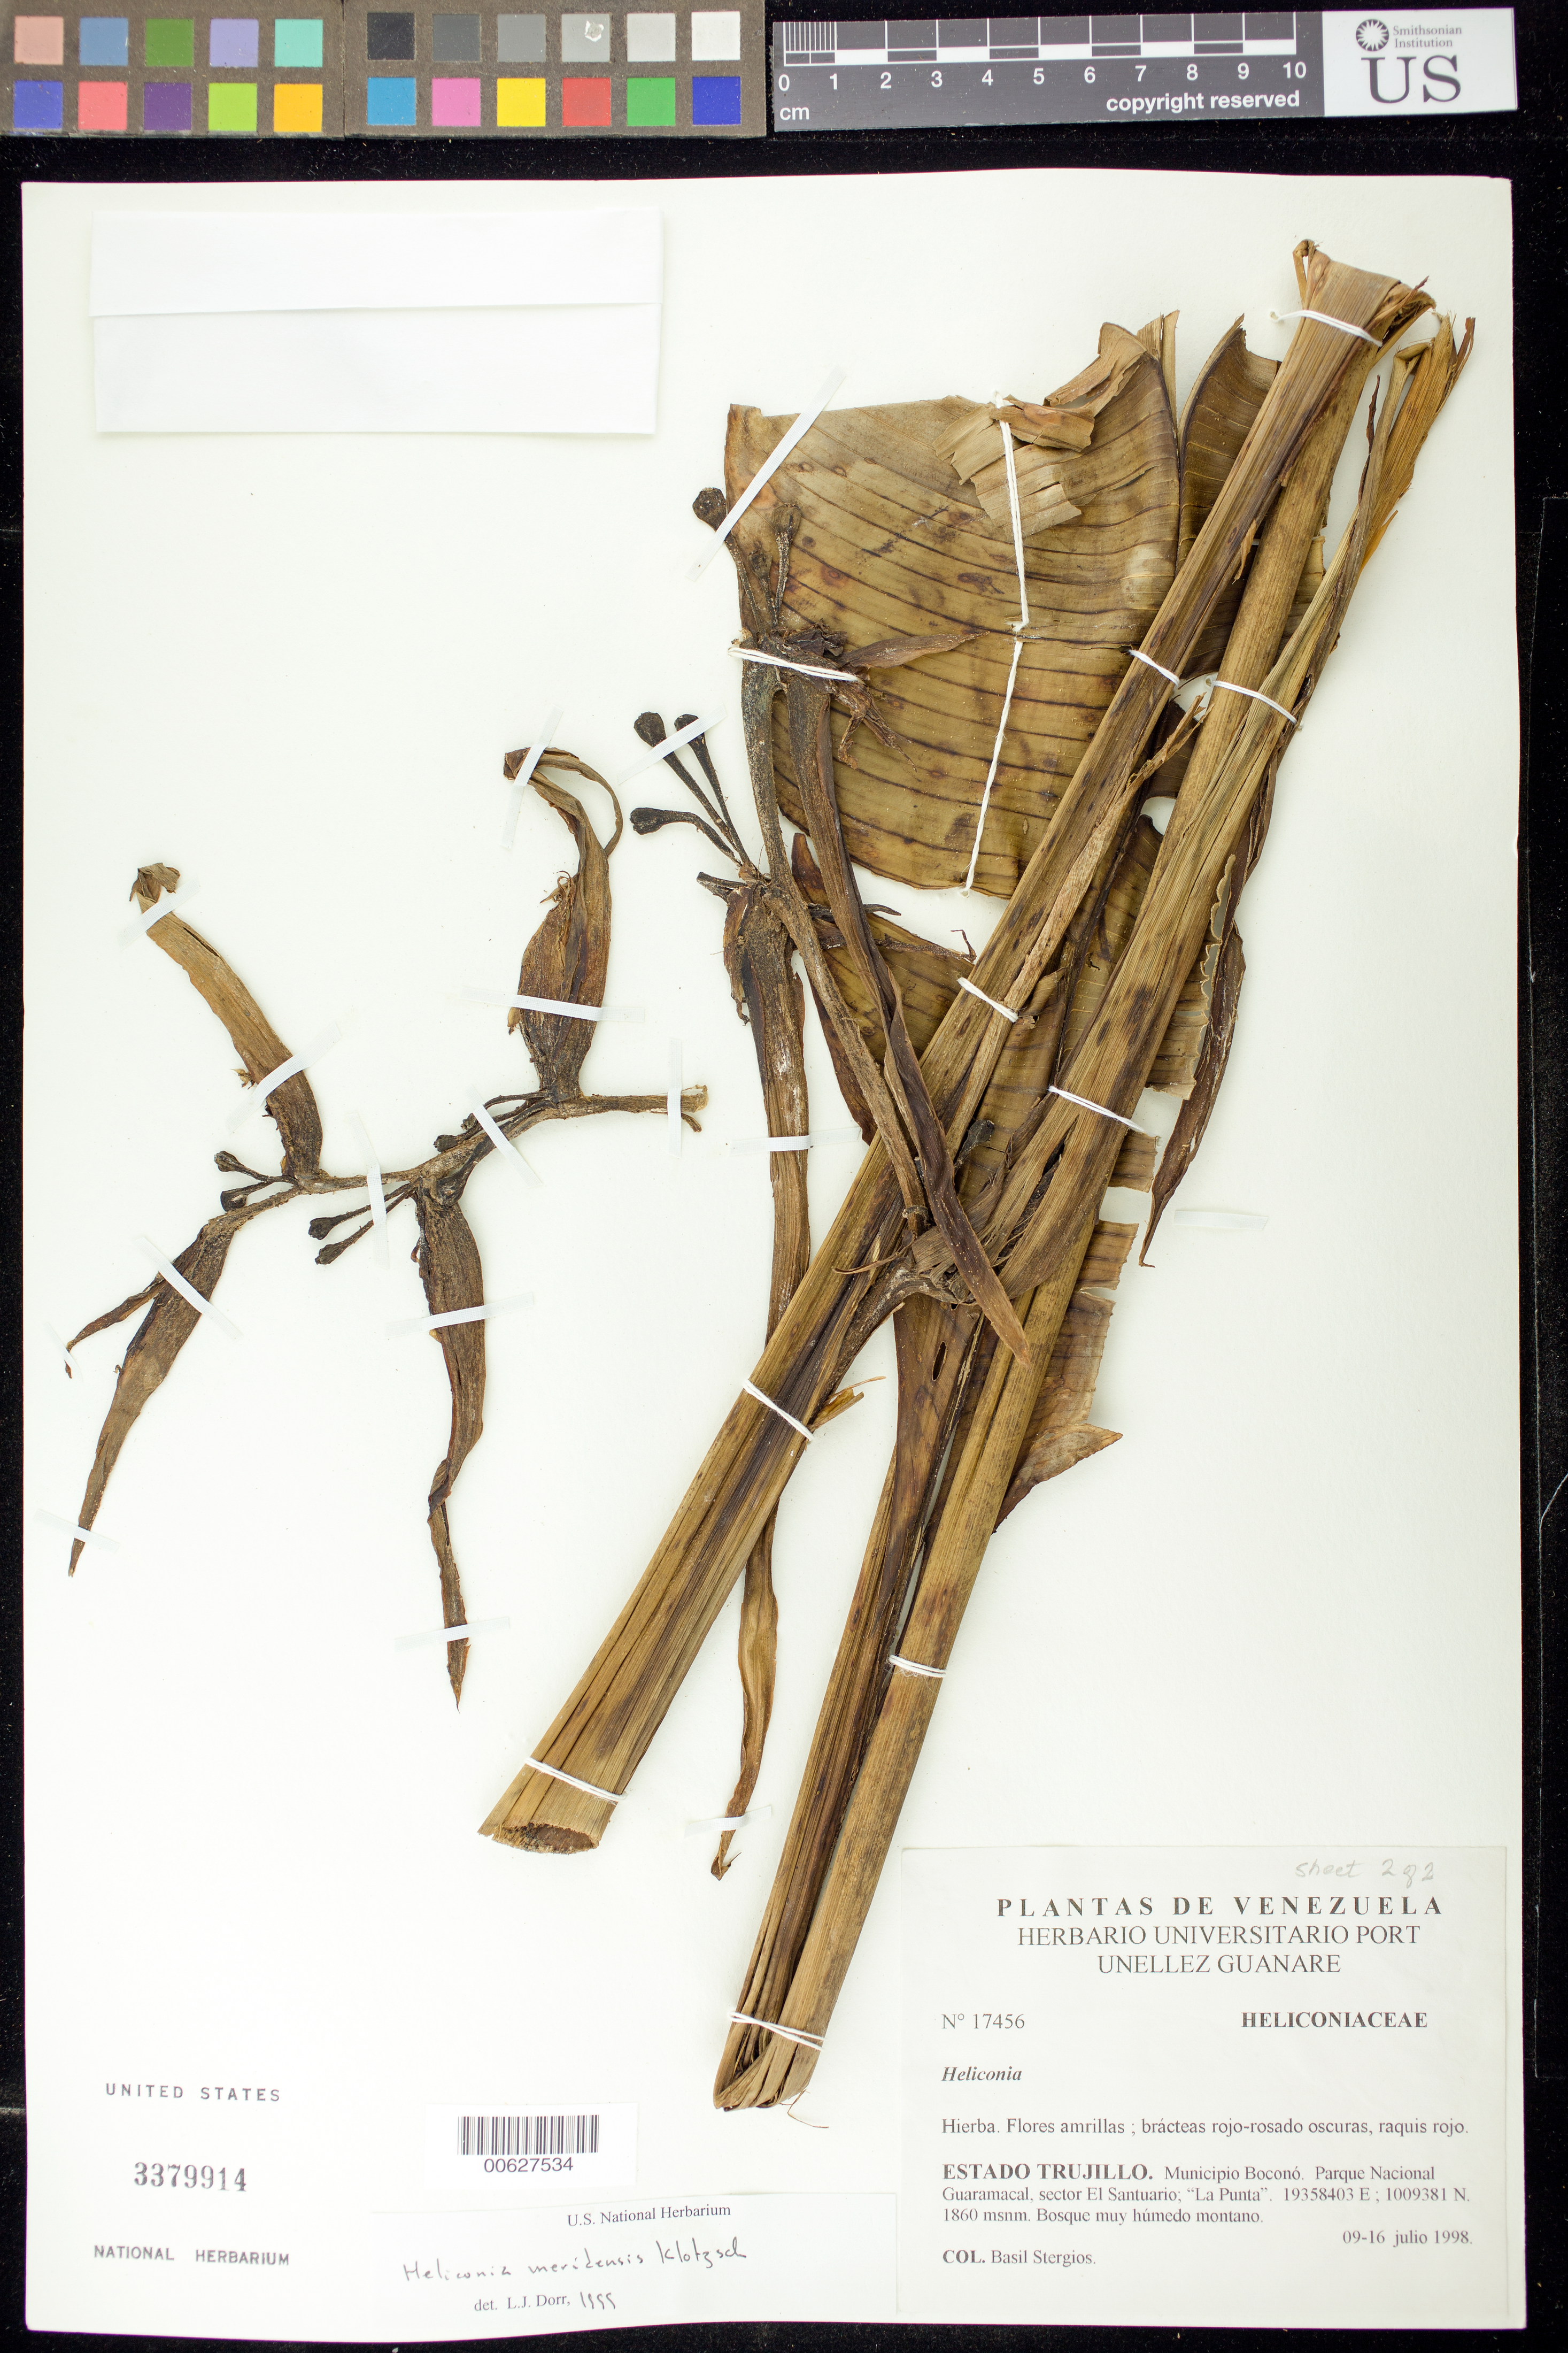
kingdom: Plantae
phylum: Tracheophyta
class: Magnoliopsida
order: Saxifragales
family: Grossulariaceae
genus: Ribes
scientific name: Ribes atropurpureum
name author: C.A. Mey.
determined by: Dorr, L. J., (BOT), Smithsonian Institution - National Museum of Natural History (UNITED STATES)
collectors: B. G. Stergios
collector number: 17456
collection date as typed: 09 Jul 1998 to 16 Jul 1998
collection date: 1998-07-09/1998-07-16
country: Venezuela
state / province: Trujillo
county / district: Boconó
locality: Parque Nacional Guaramacal, Sector El Santuario, La Punta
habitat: Bosque muy húmedo montano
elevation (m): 1860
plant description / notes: PORT, US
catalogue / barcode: US 3379914